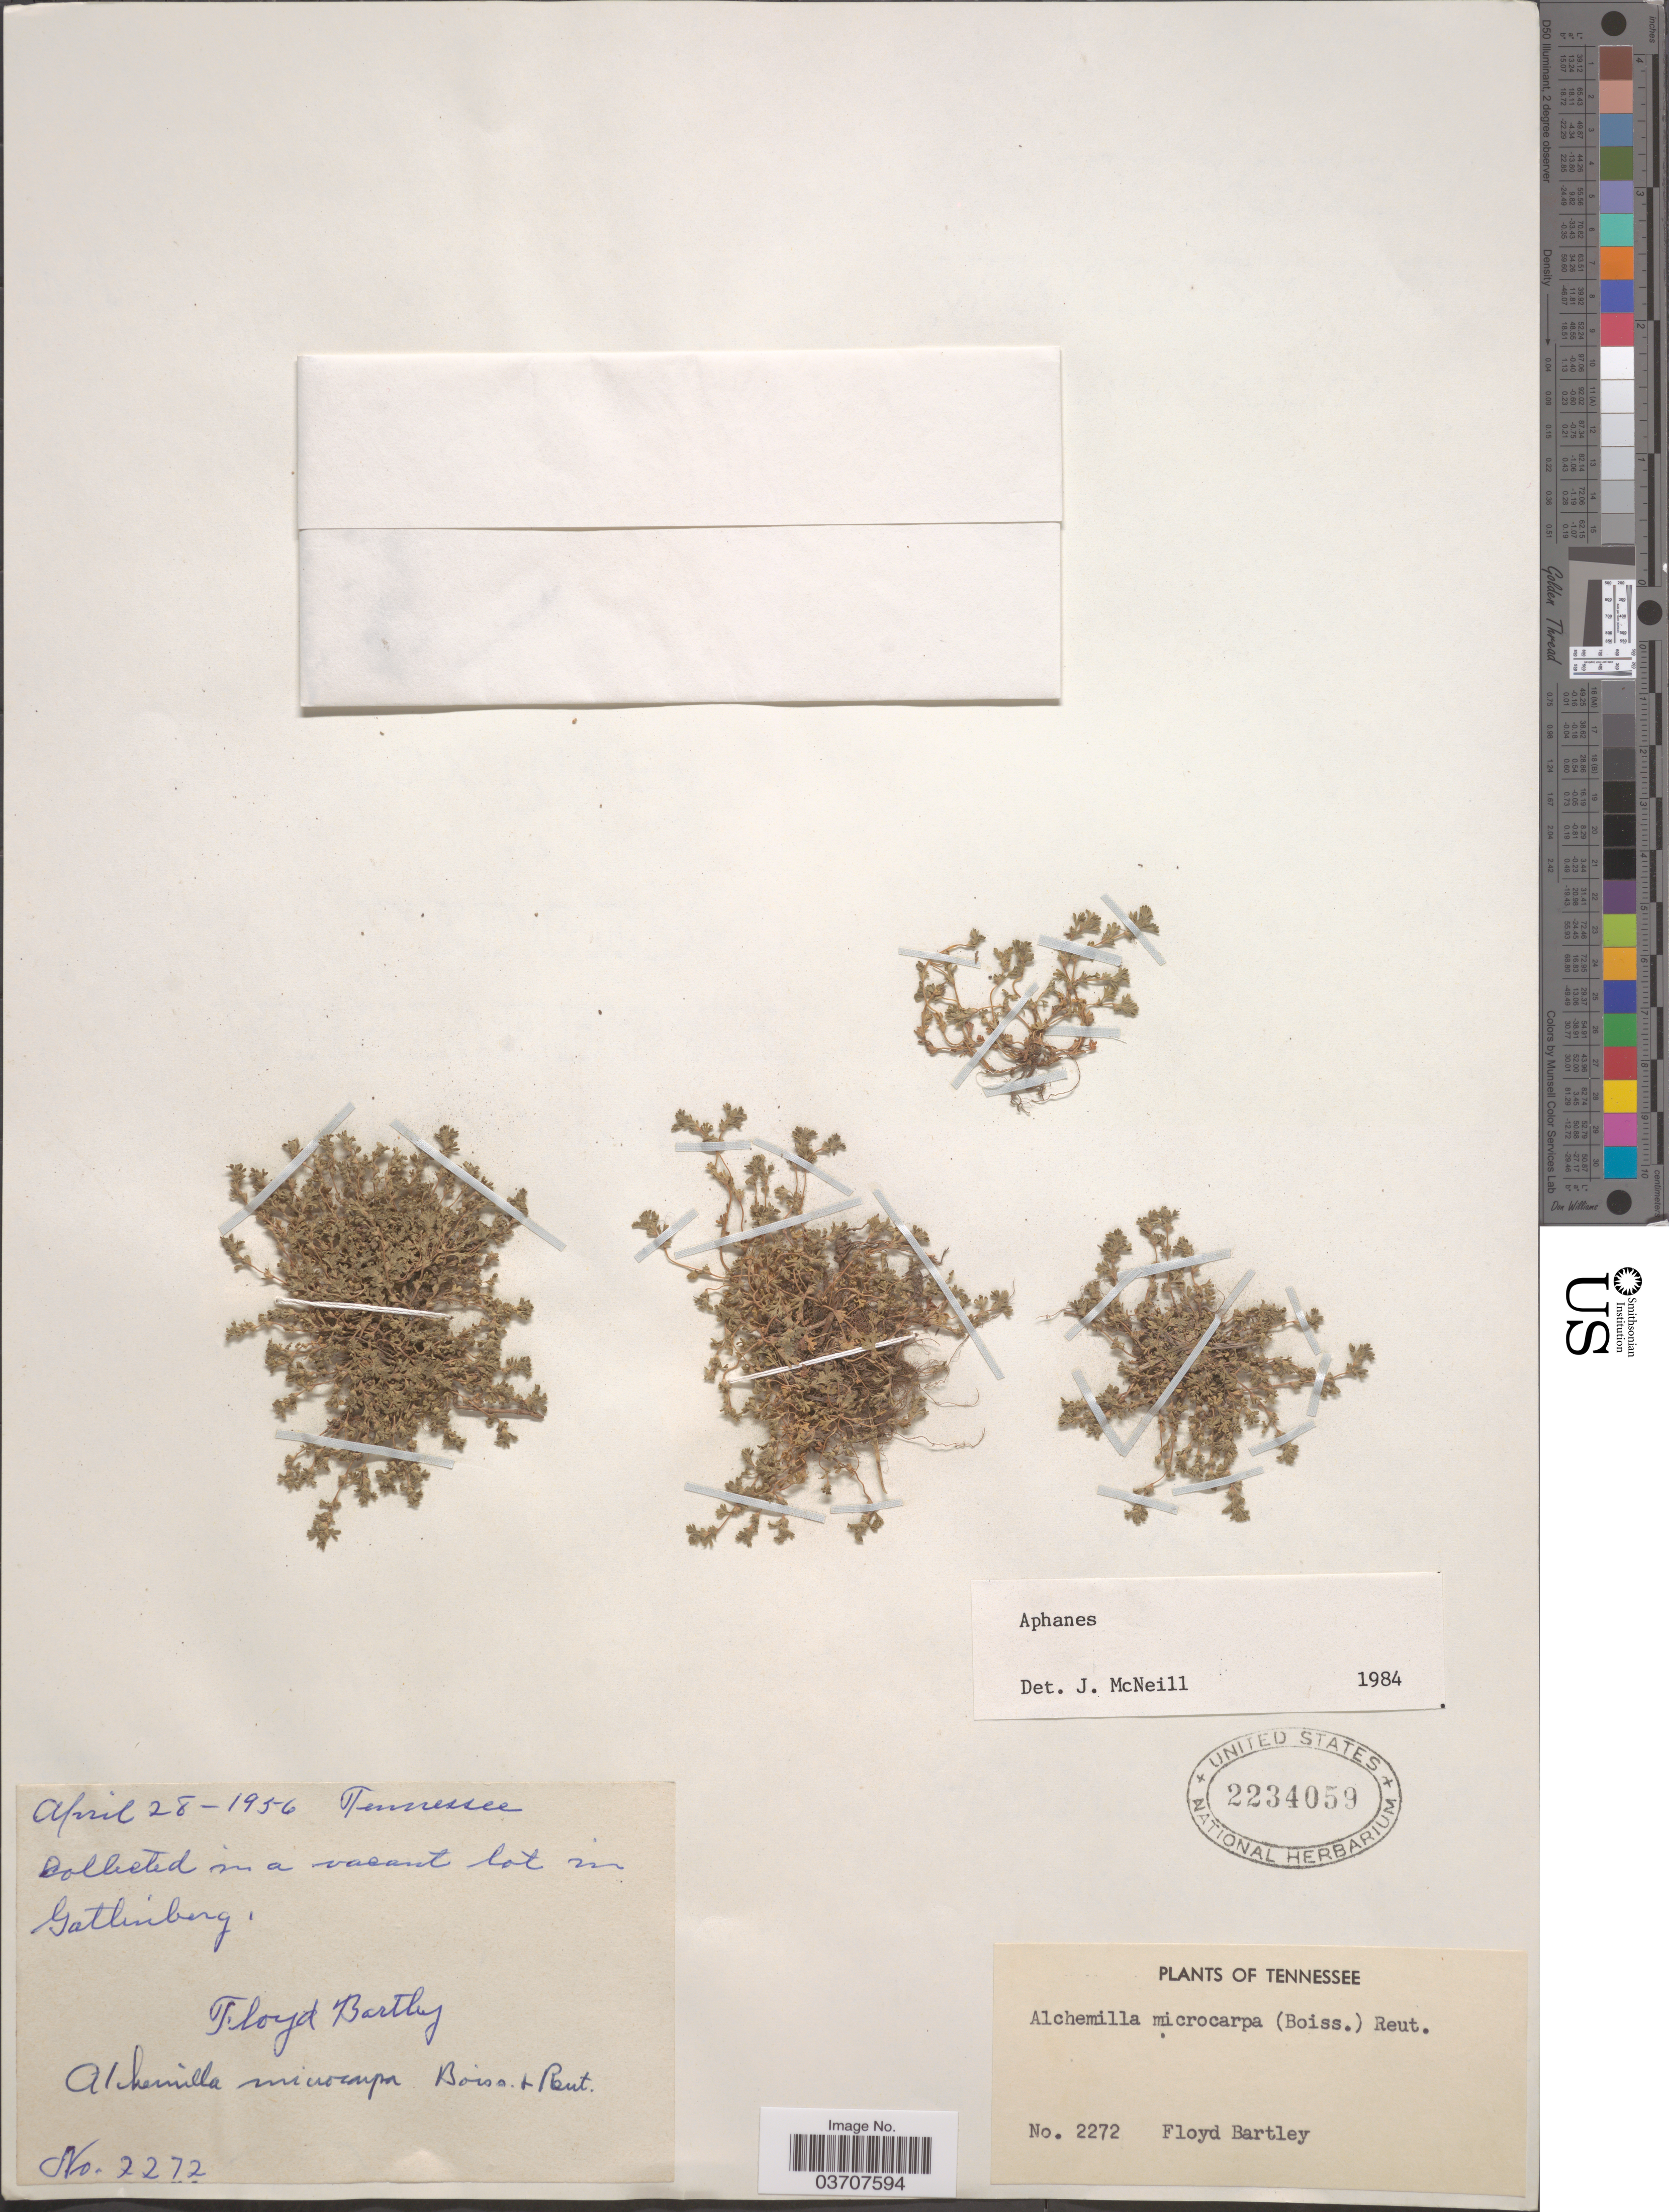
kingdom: Plantae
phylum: Tracheophyta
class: Magnoliopsida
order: Rosales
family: Rosaceae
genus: Aphanes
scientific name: Aphanes australis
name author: Rydb.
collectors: F. Bartley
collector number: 2272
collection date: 1956-04-28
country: United States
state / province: Tennessee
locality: In a vacant lot in Gatlinberg.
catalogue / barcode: US 2234059